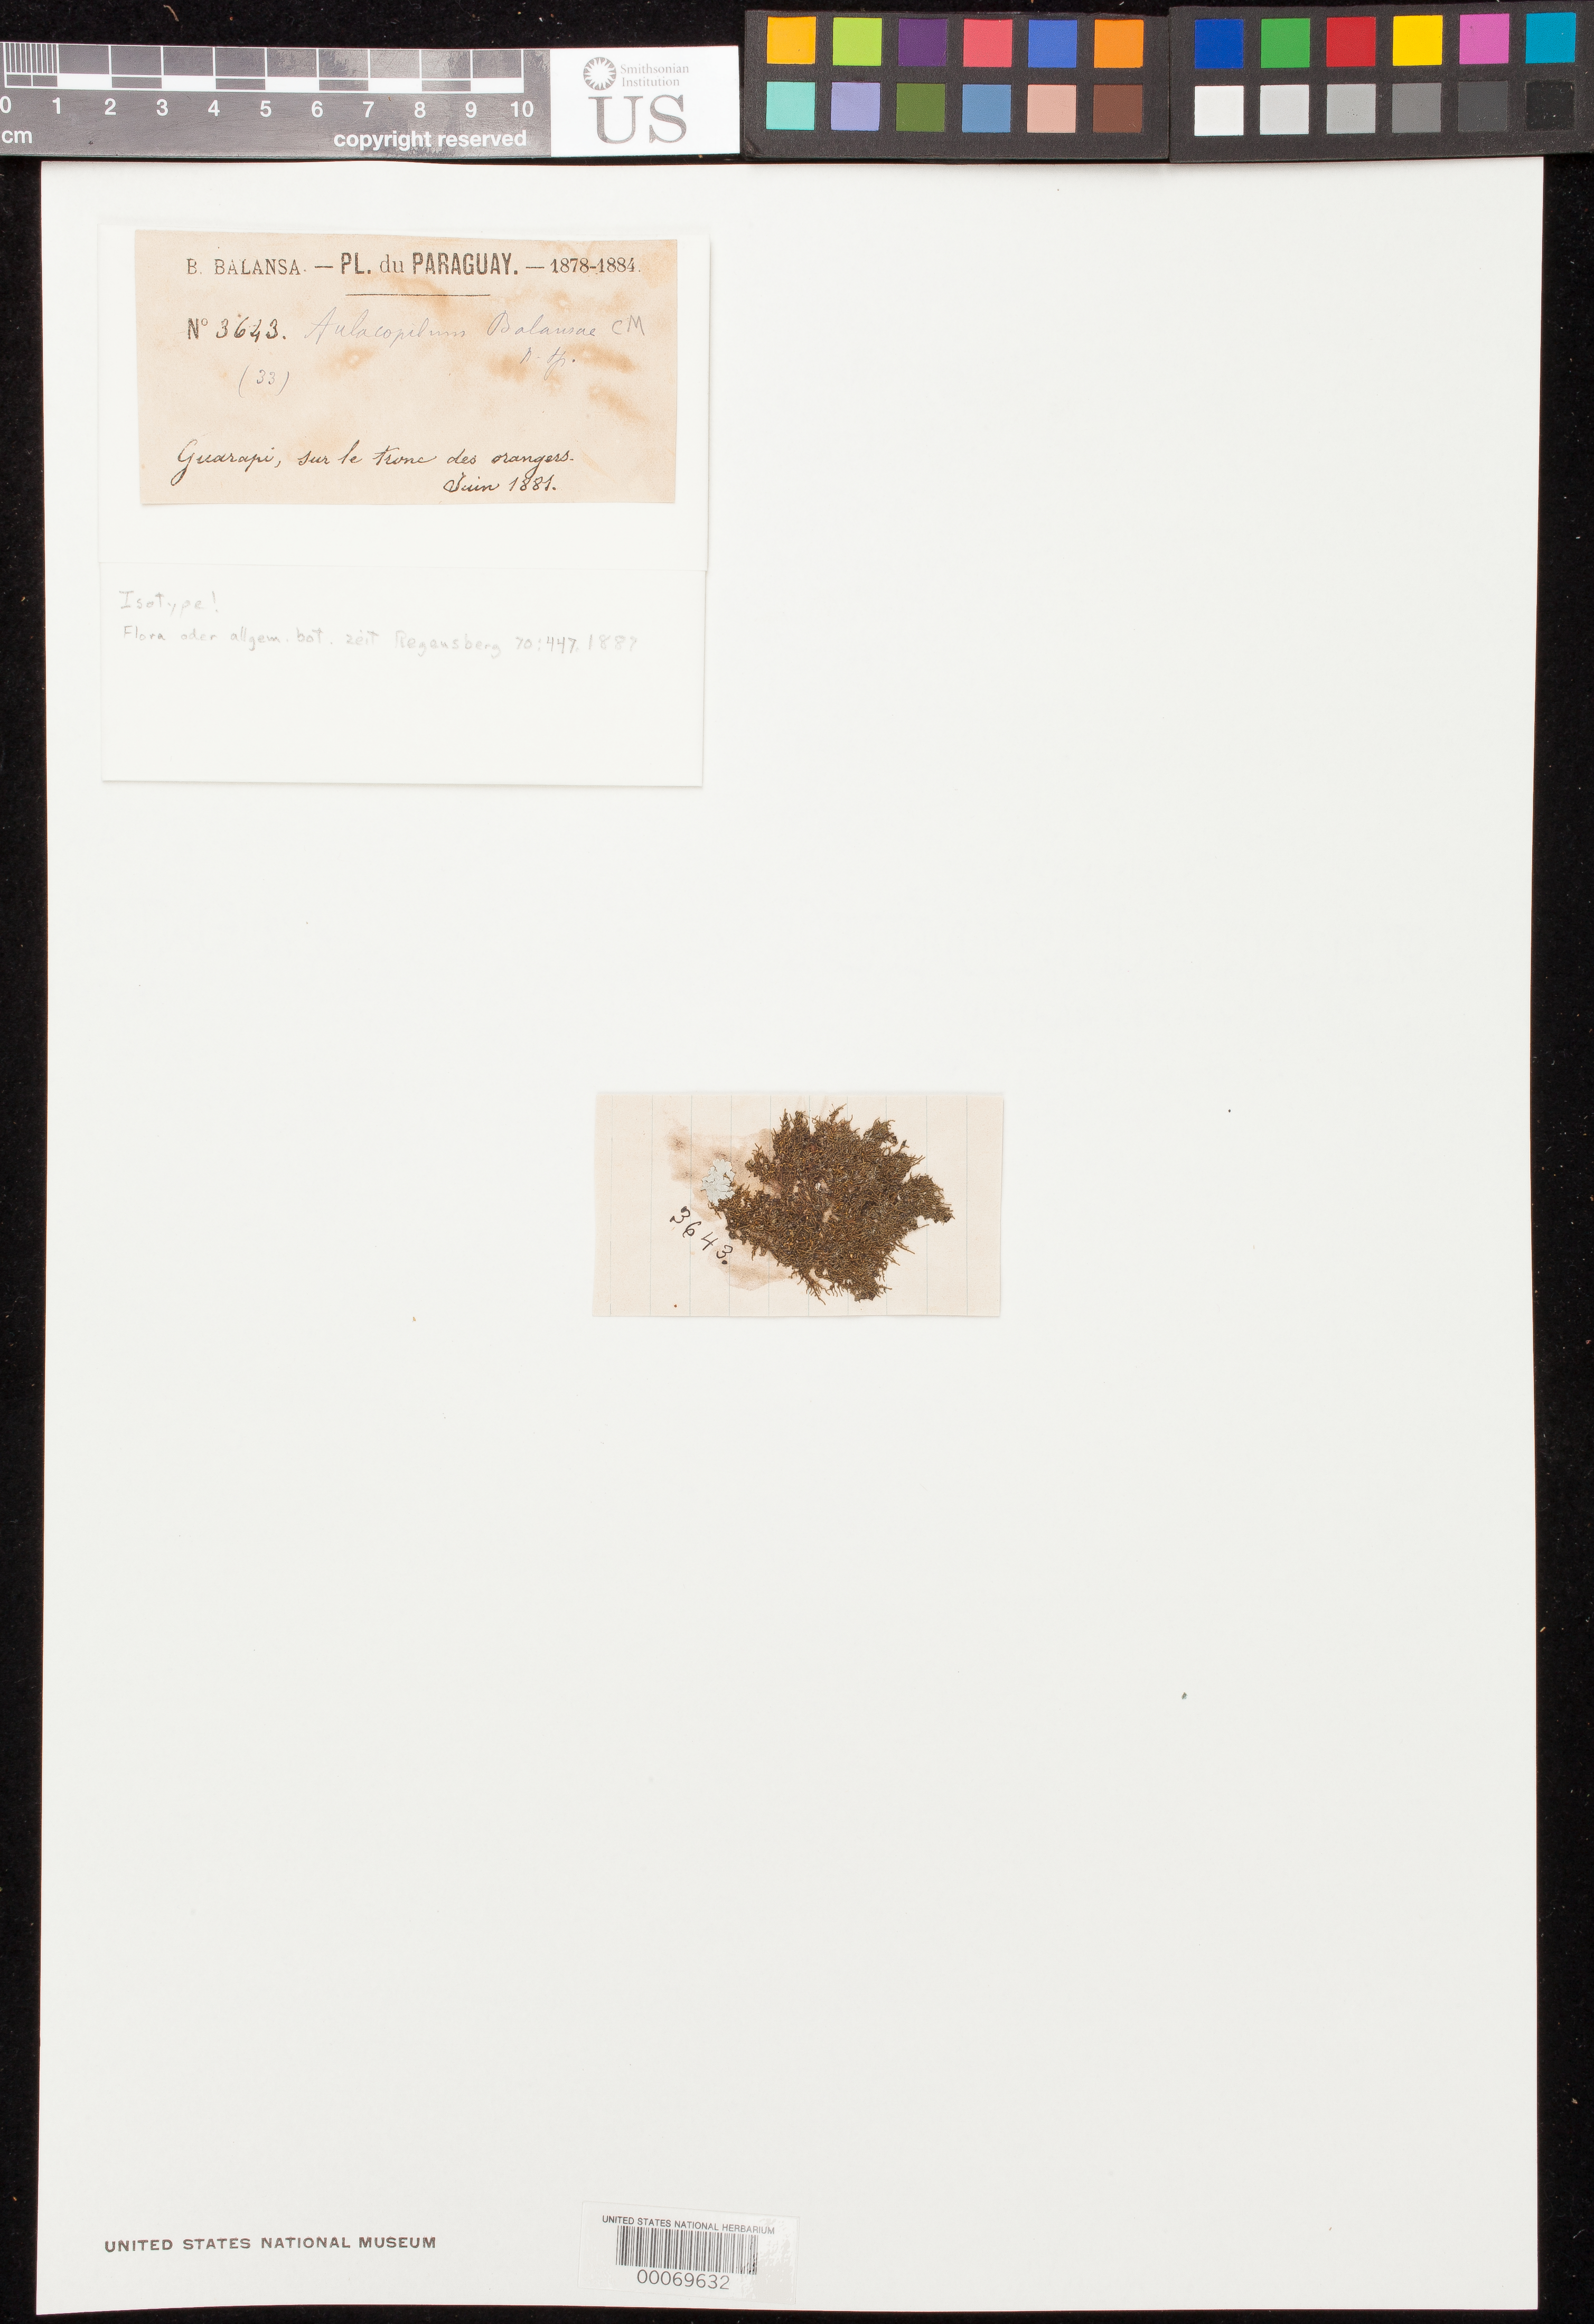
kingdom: Plantae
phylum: Bryophyta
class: Bryopsida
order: Dicranales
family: Erpodiaceae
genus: Aulacopilum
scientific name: Aulacopilum balansae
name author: Müll. Hal.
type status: Isotype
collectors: B. Balansa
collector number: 3643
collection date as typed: Jun 1881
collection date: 1881-06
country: Paraguay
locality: Guarapi.